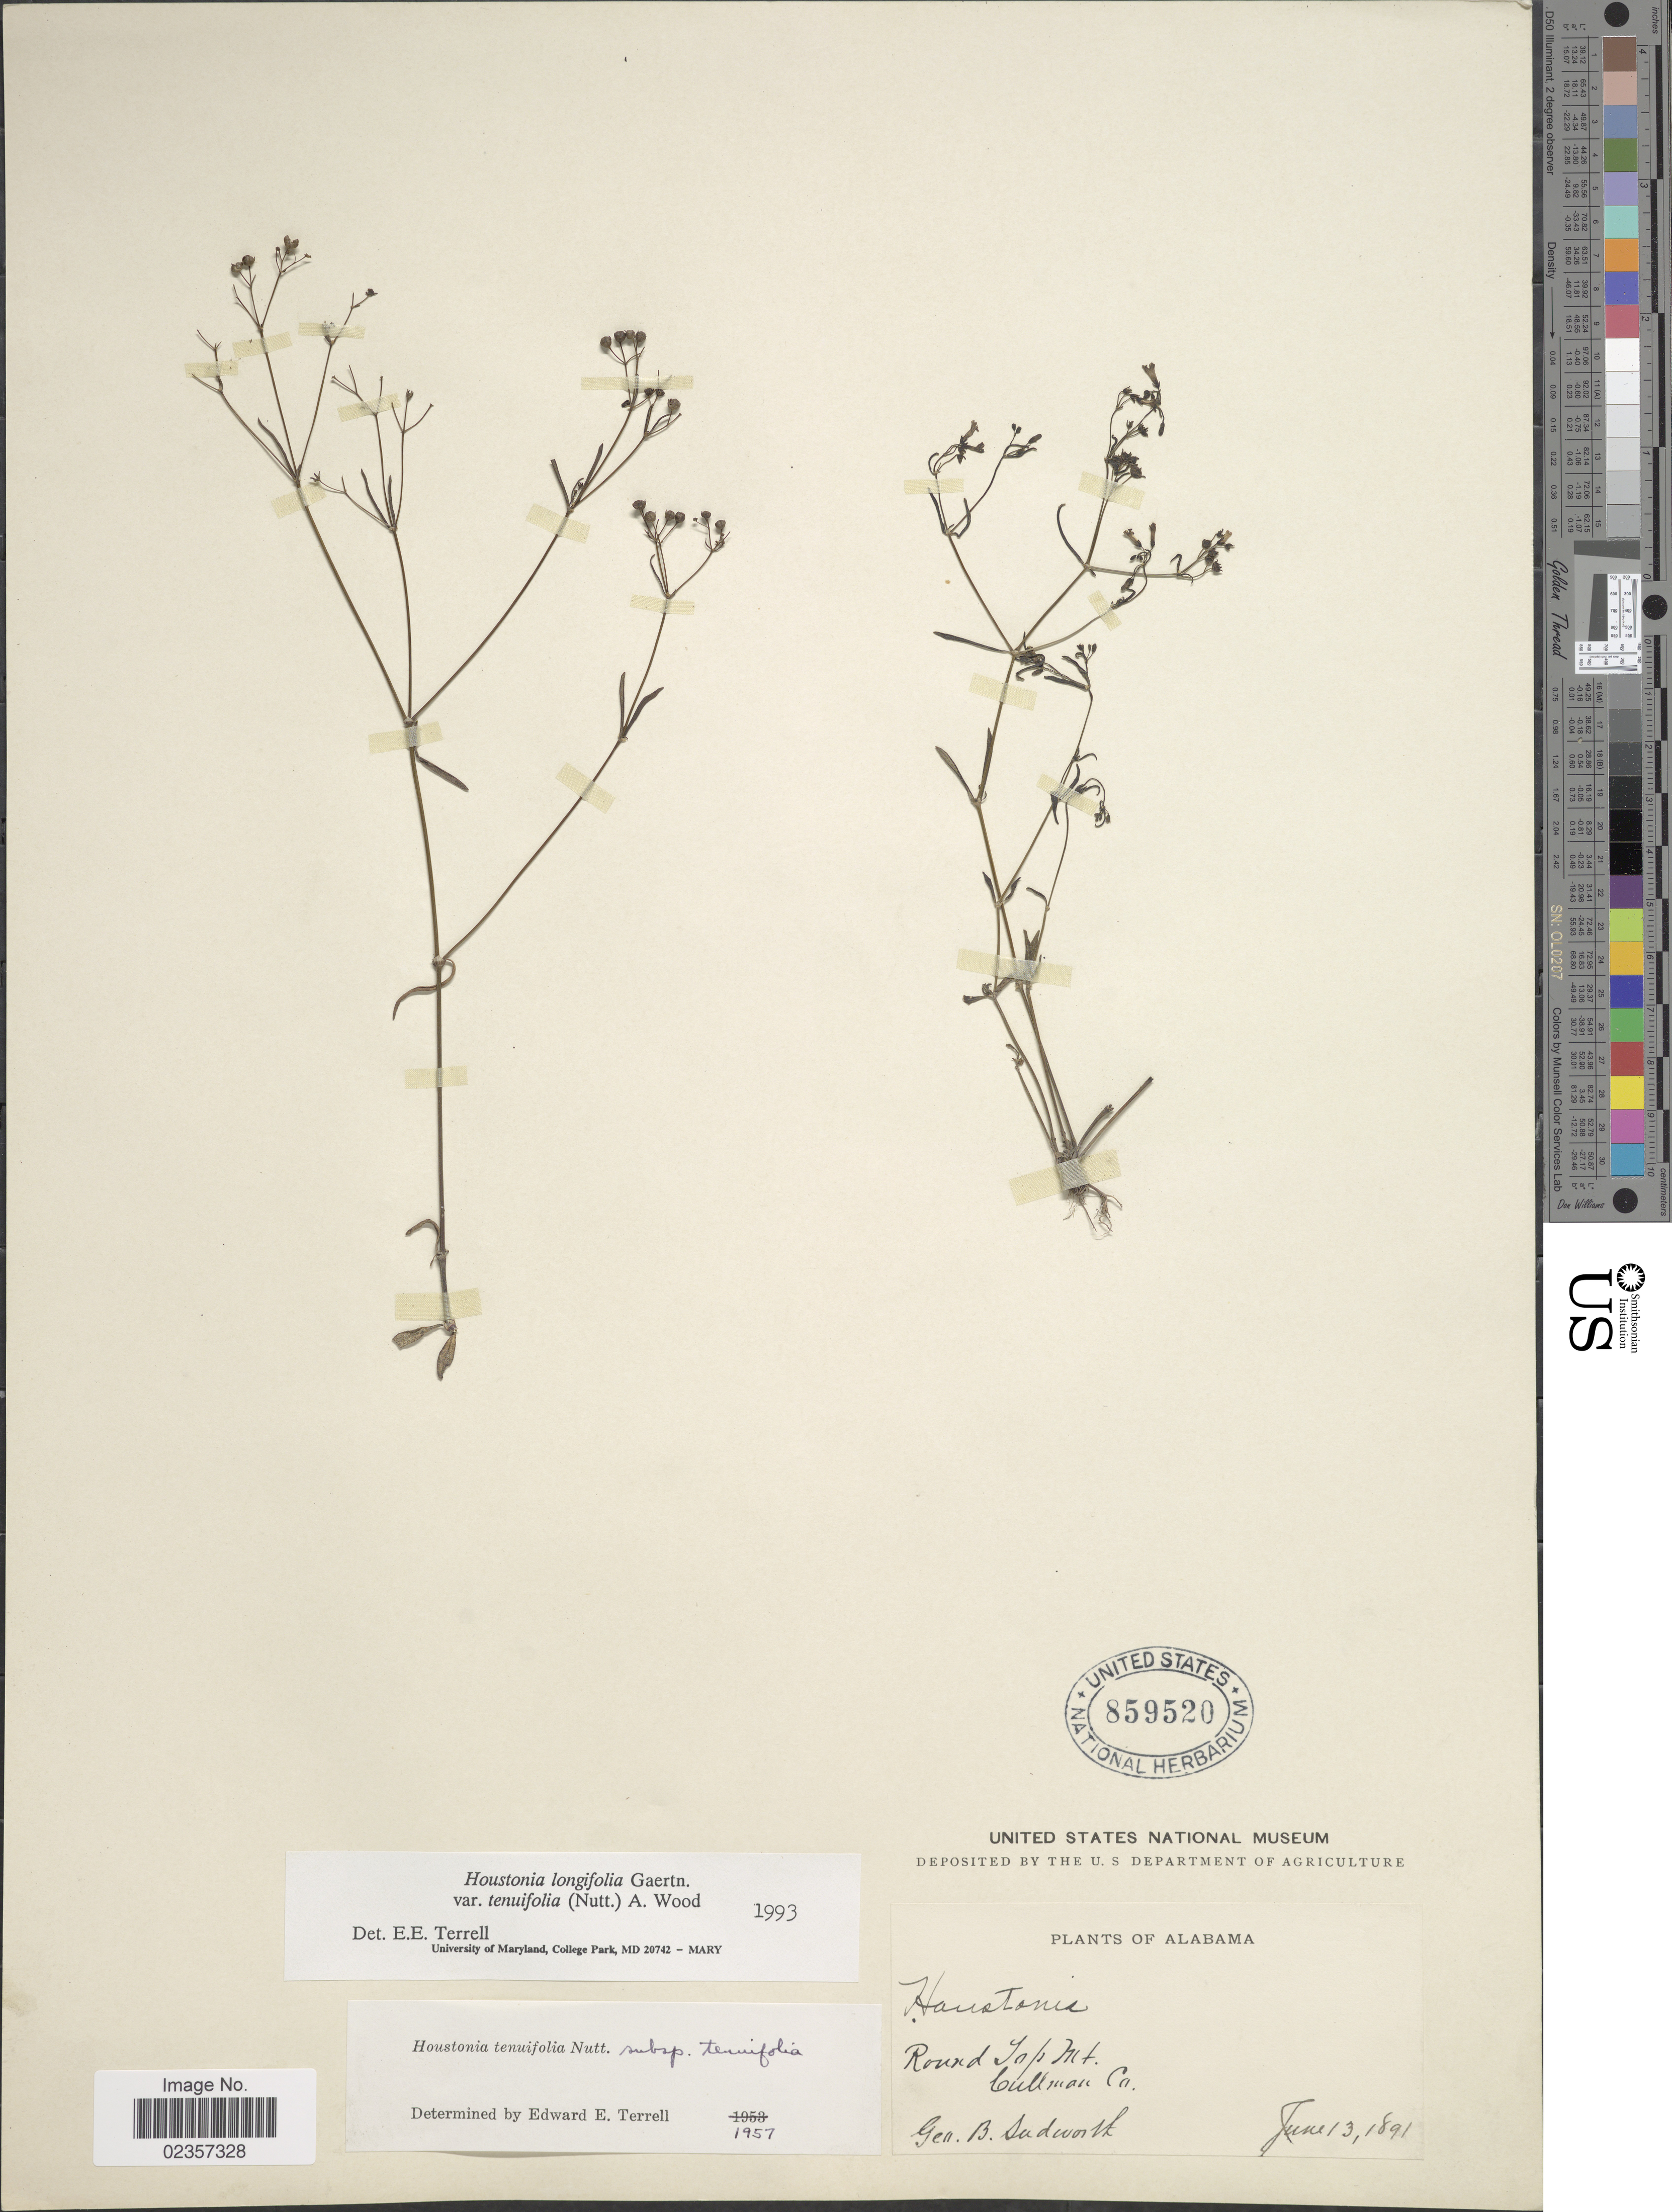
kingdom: Plantae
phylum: Tracheophyta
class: Magnoliopsida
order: Gentianales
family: Rubiaceae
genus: Houstonia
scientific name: Houstonia longifolia var. tenuifolia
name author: (Nutt.) Alph. Wood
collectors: G. B. Sudworth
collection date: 1891-06-13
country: United States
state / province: Alabama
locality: Round Top Mt. Cullman Co.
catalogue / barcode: US 859520